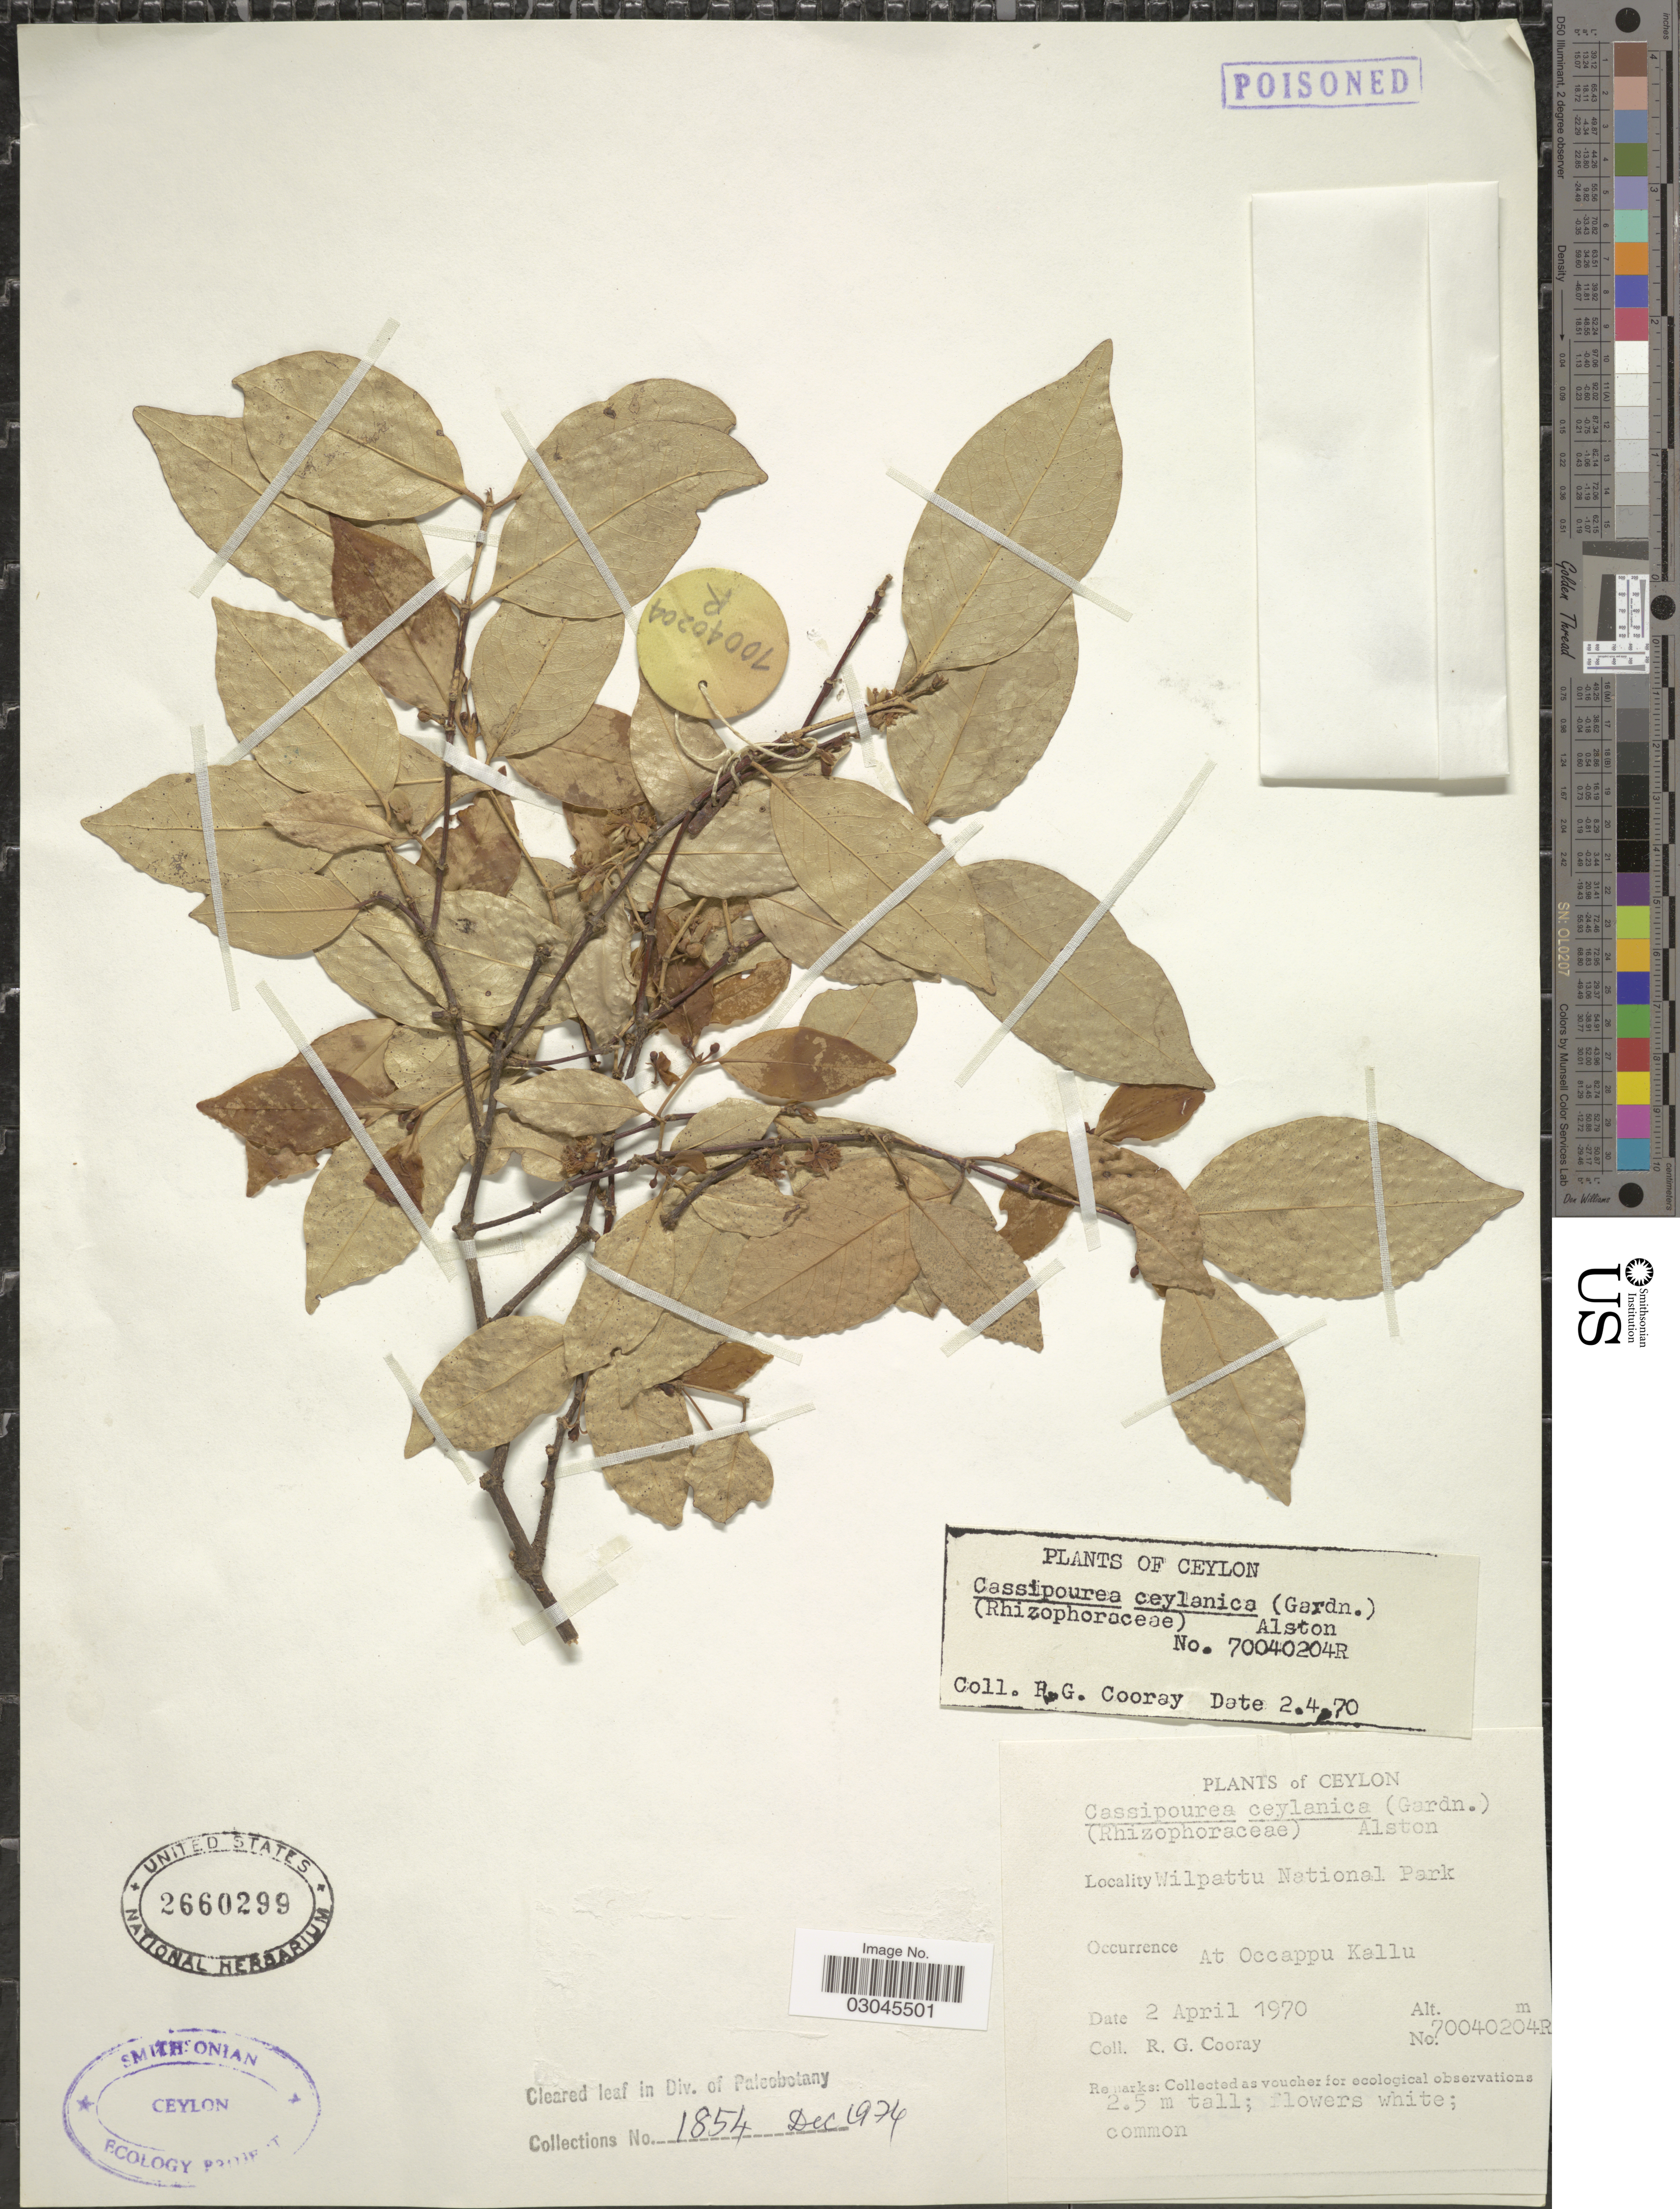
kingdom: Plantae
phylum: Tracheophyta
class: Magnoliopsida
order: Malpighiales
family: Rhizophoraceae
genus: Cassipourea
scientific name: Cassipourea ceylanica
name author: (Gardner) Alston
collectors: R. Cooray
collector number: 70040204R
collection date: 1970-04-02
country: Sri Lanka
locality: Ceylon. Wilpattu National Park. At Occappu Kallu.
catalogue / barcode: US 2660299